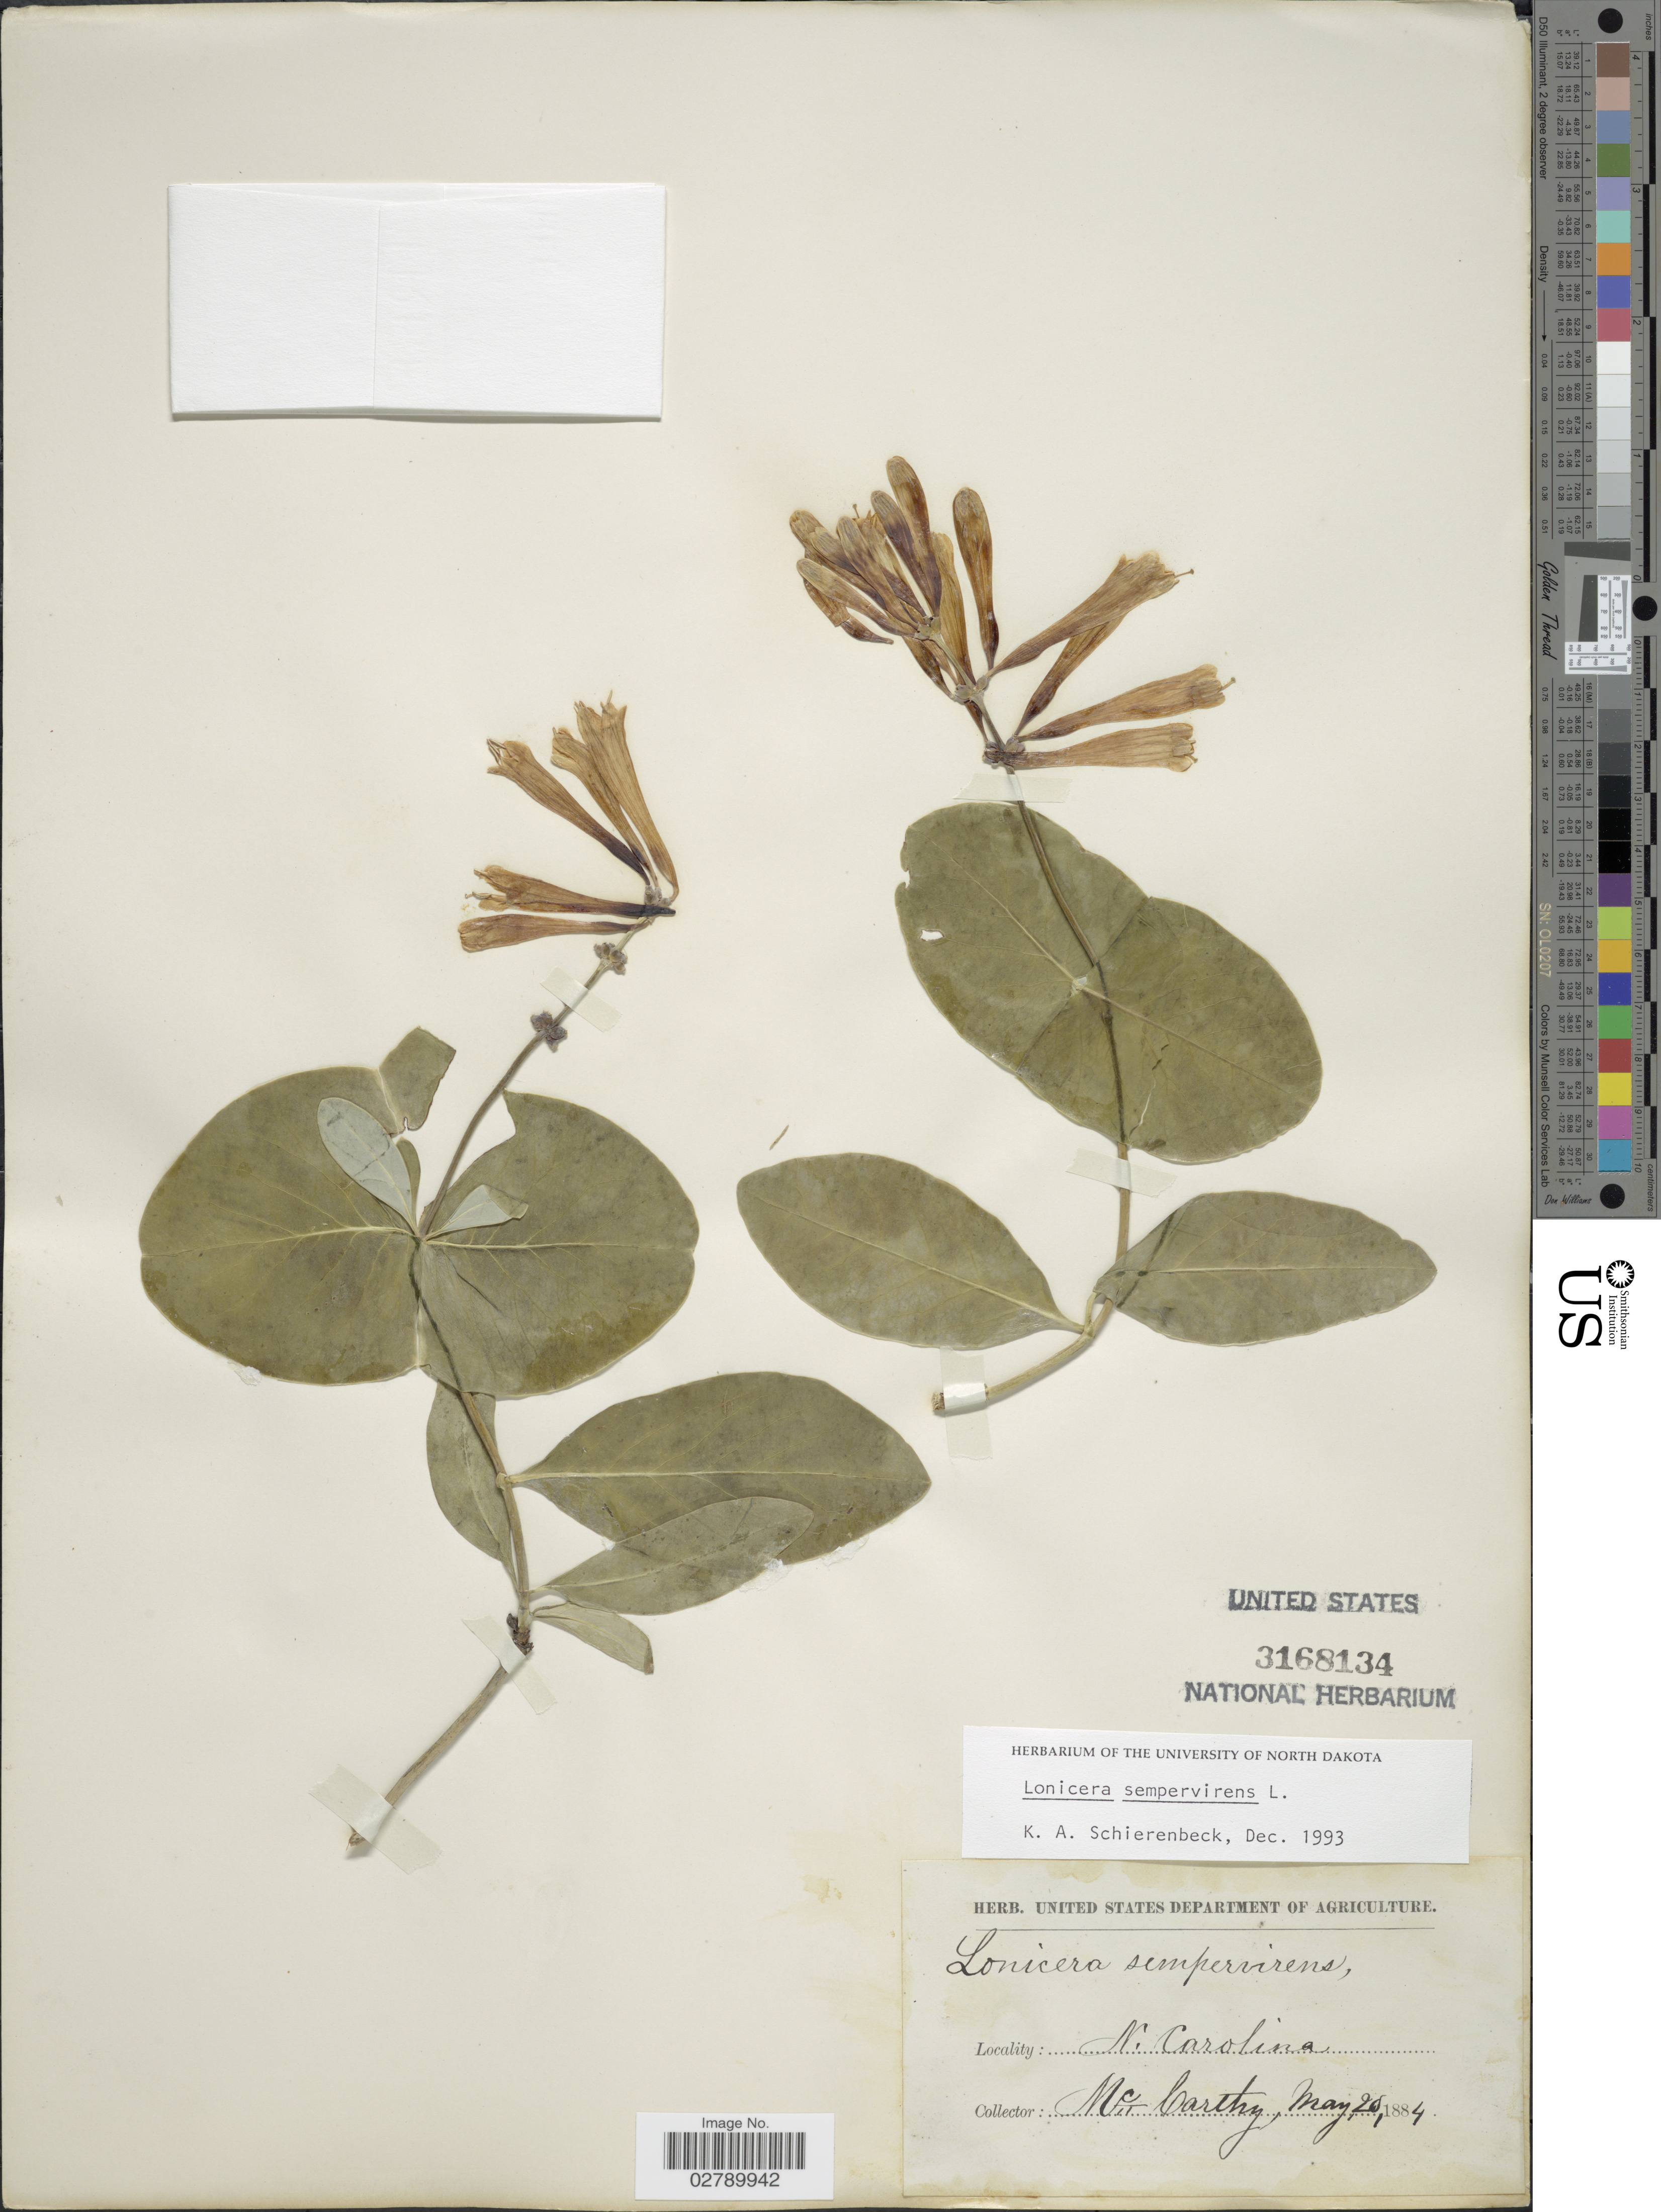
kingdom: Plantae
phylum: Tracheophyta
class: Magnoliopsida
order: Dipsacales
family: Caprifoliaceae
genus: Lonicera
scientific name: Lonicera sempervirens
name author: L.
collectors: -- McCarthy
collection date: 1884-05-20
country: United States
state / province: North Carolina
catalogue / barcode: US 3168134